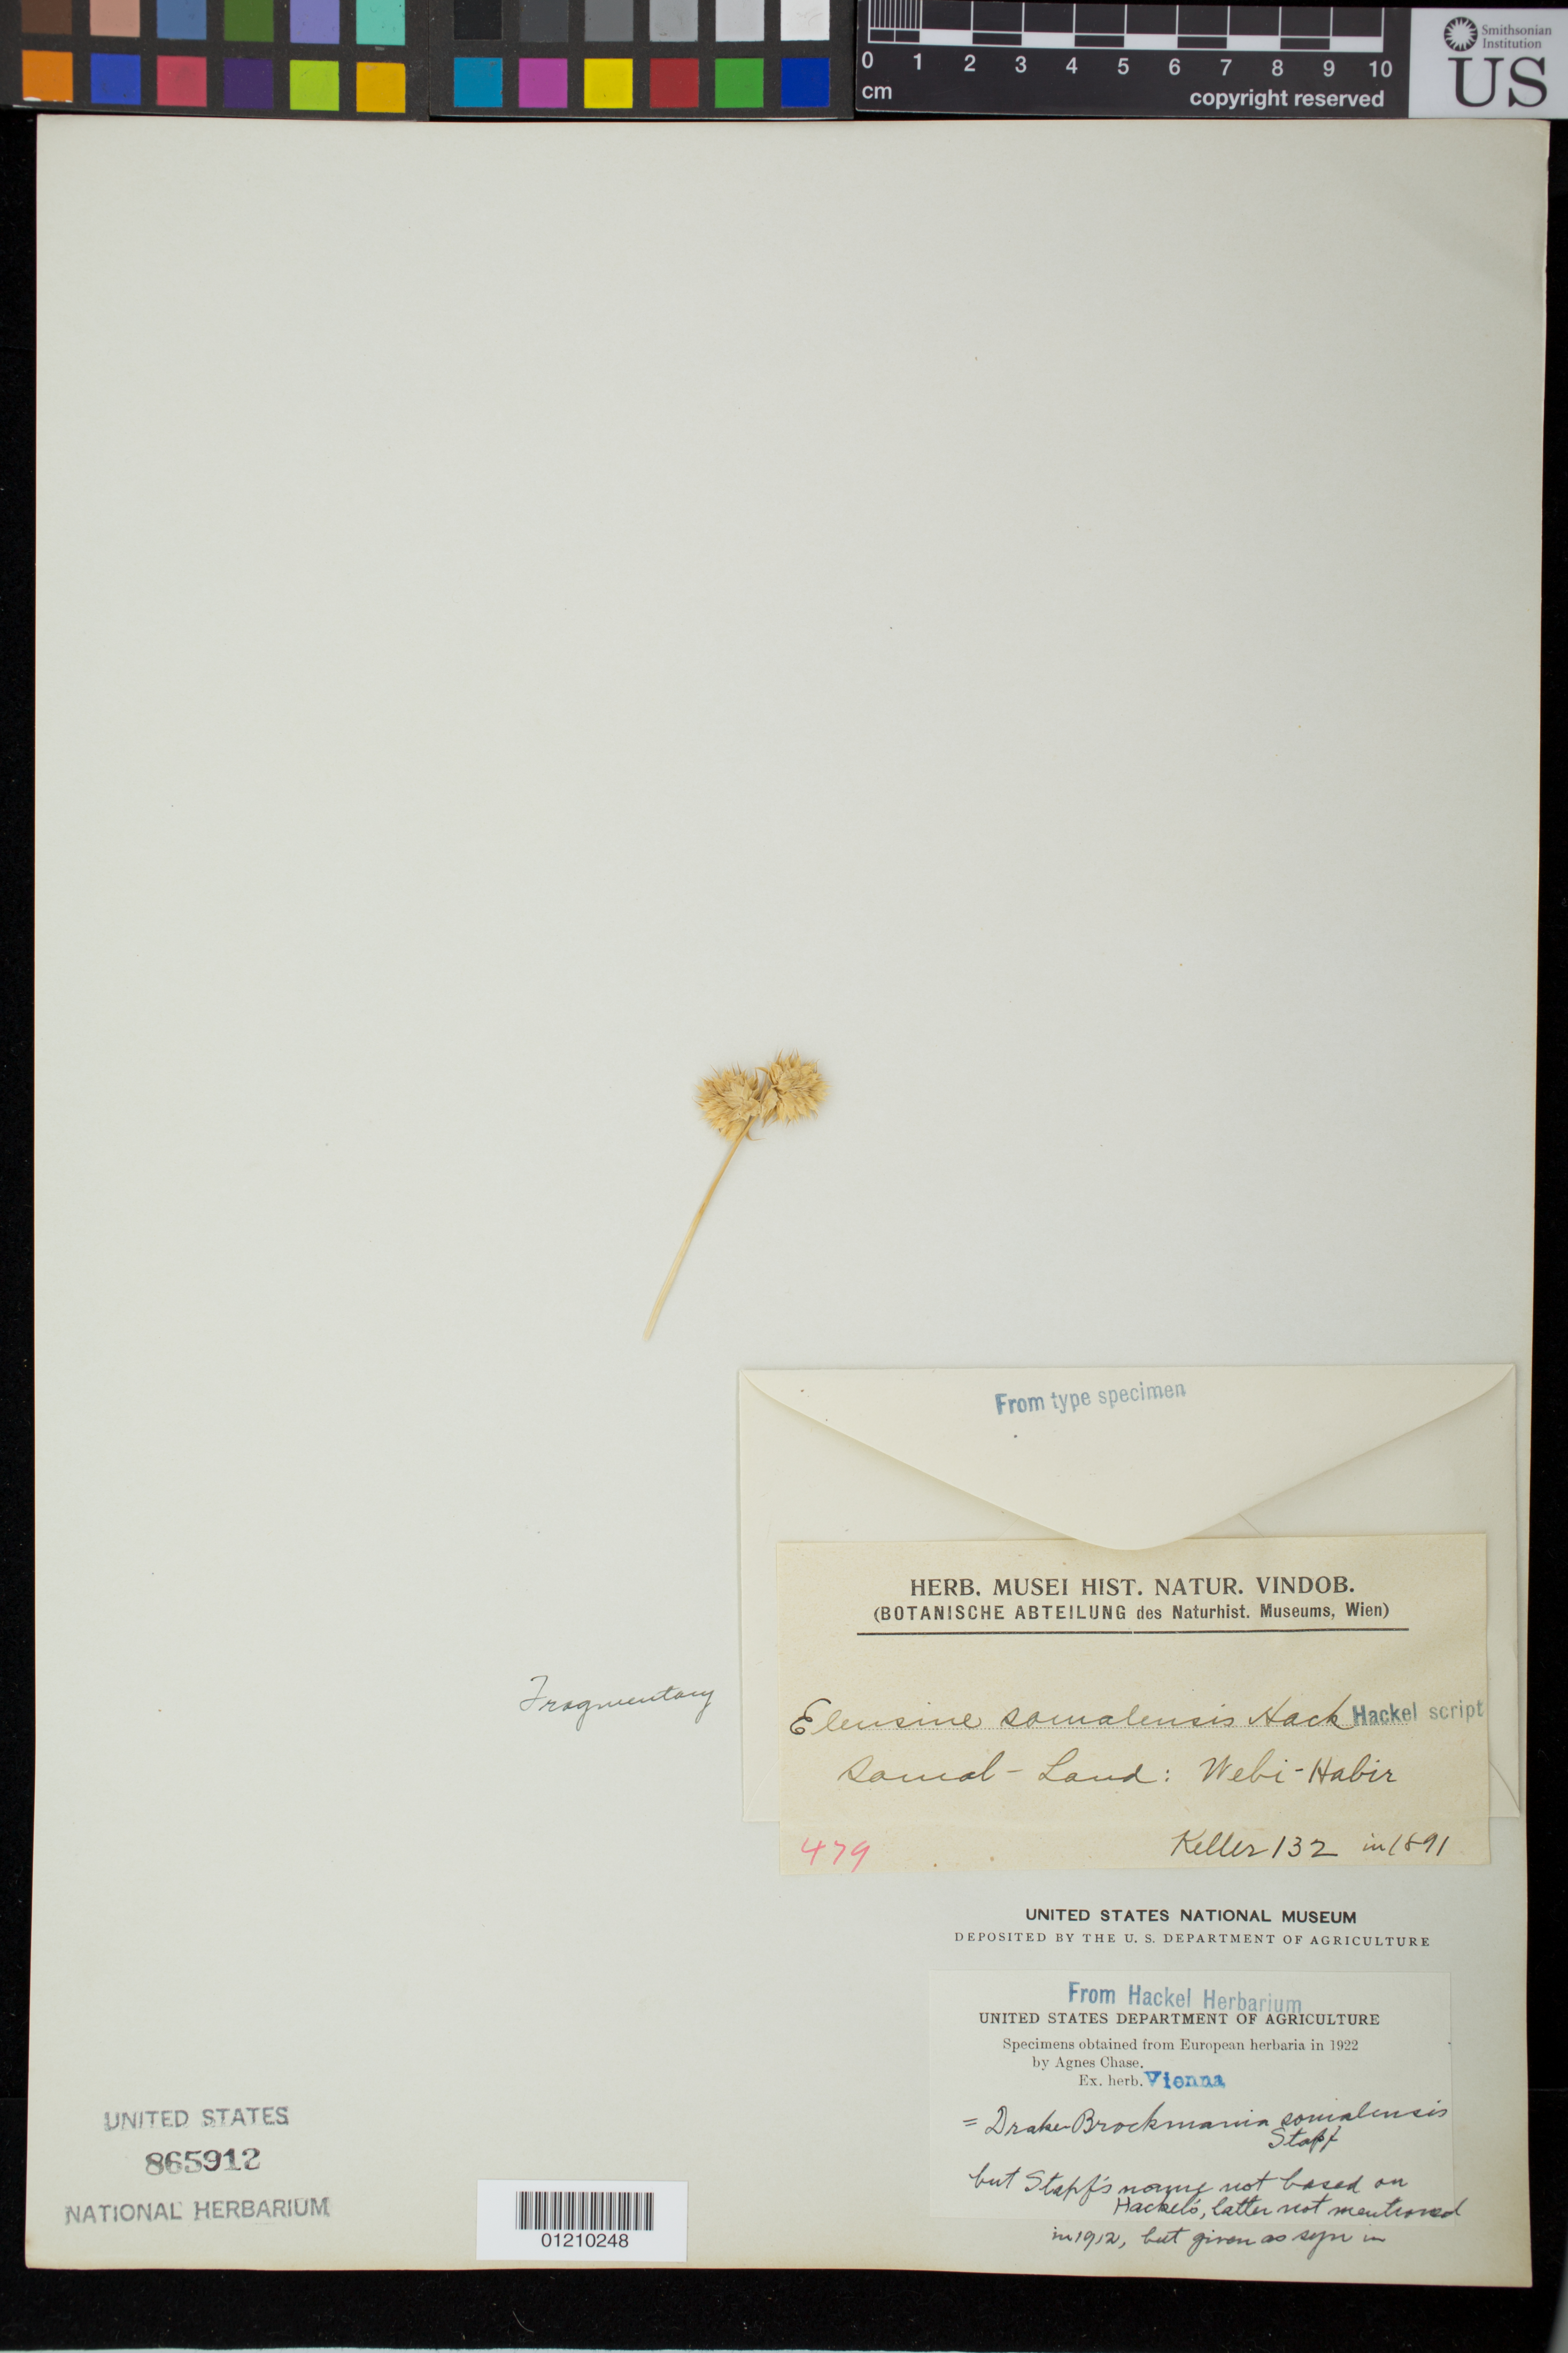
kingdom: Plantae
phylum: Tracheophyta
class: Liliopsida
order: Poales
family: Poaceae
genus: Eleusine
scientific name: Eleusine somalensis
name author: Hack.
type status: Type Collection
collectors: A. Keller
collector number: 132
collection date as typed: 1891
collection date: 1891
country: Somalia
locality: Somal-Land: Webi-Habir.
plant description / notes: Fragmentary material of type specimen ex herb. Vienna.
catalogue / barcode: US 865912